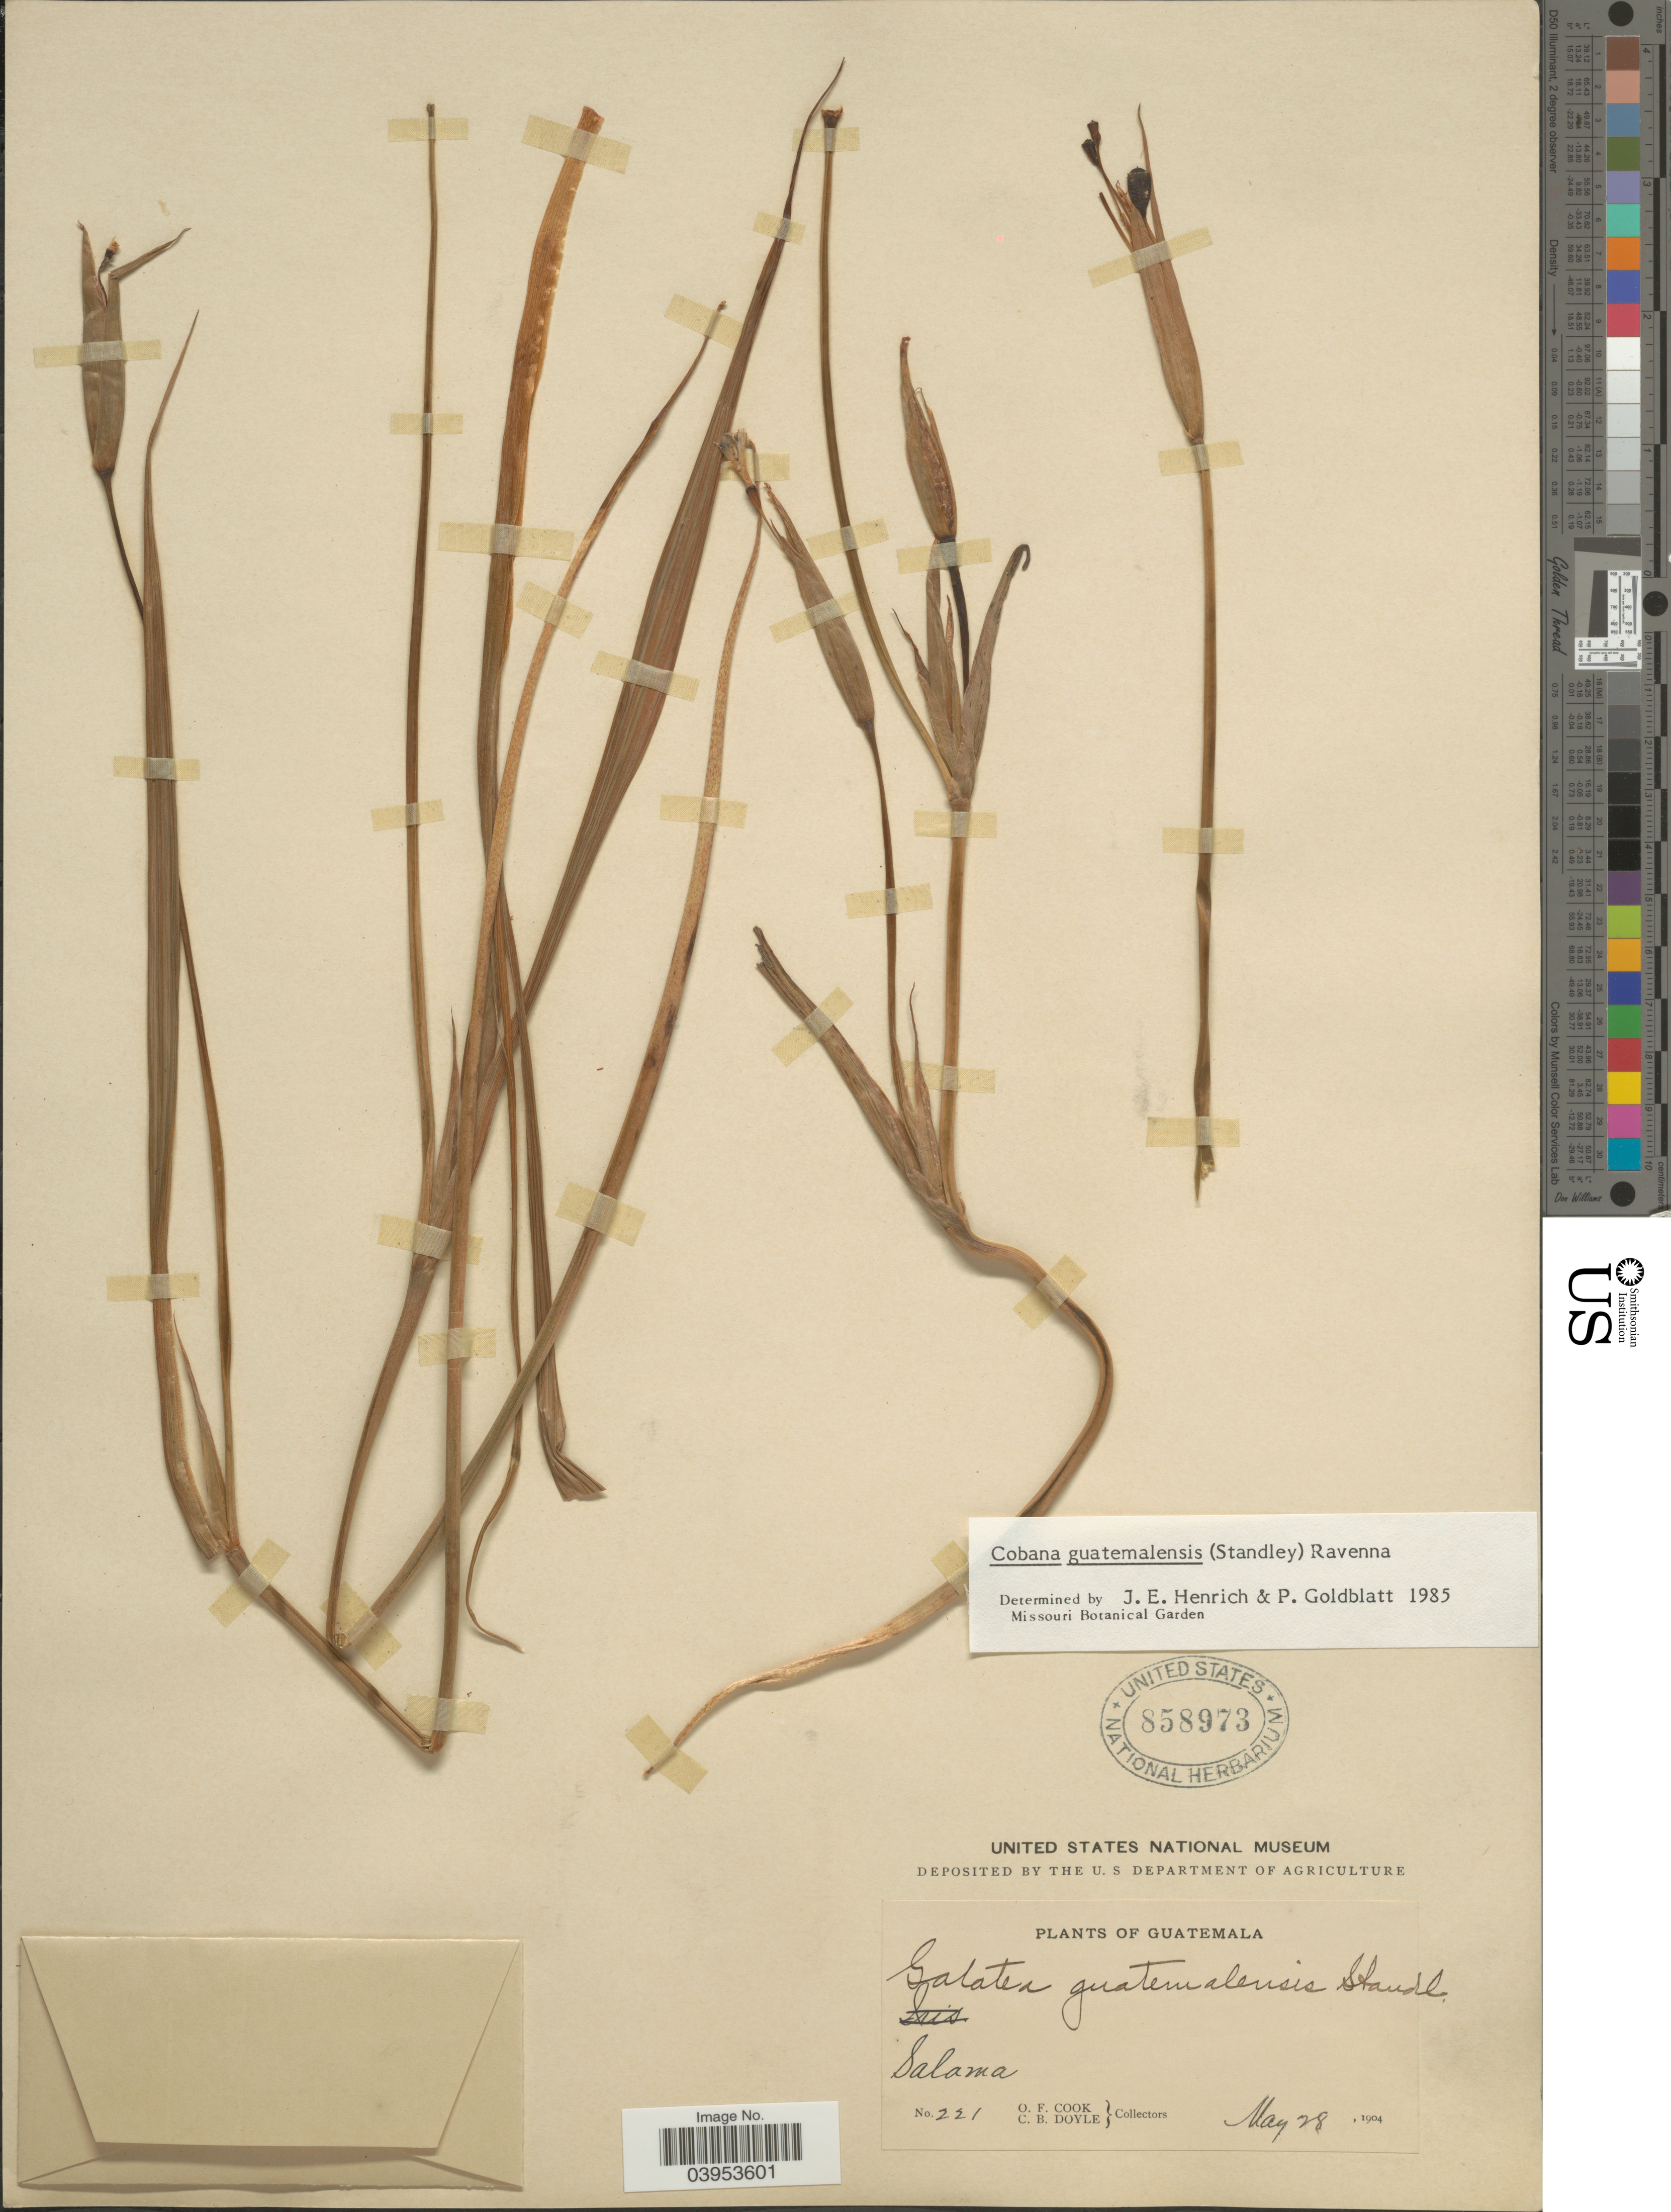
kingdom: Plantae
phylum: Tracheophyta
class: Liliopsida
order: Asparagales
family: Iridaceae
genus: Cobana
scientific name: Cobana guatemalensis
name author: (Standl.) Ravenna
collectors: O. F. Cook & C. Doyle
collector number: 221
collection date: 1904-05-28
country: Guatemala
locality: Salama.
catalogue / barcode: US 858973